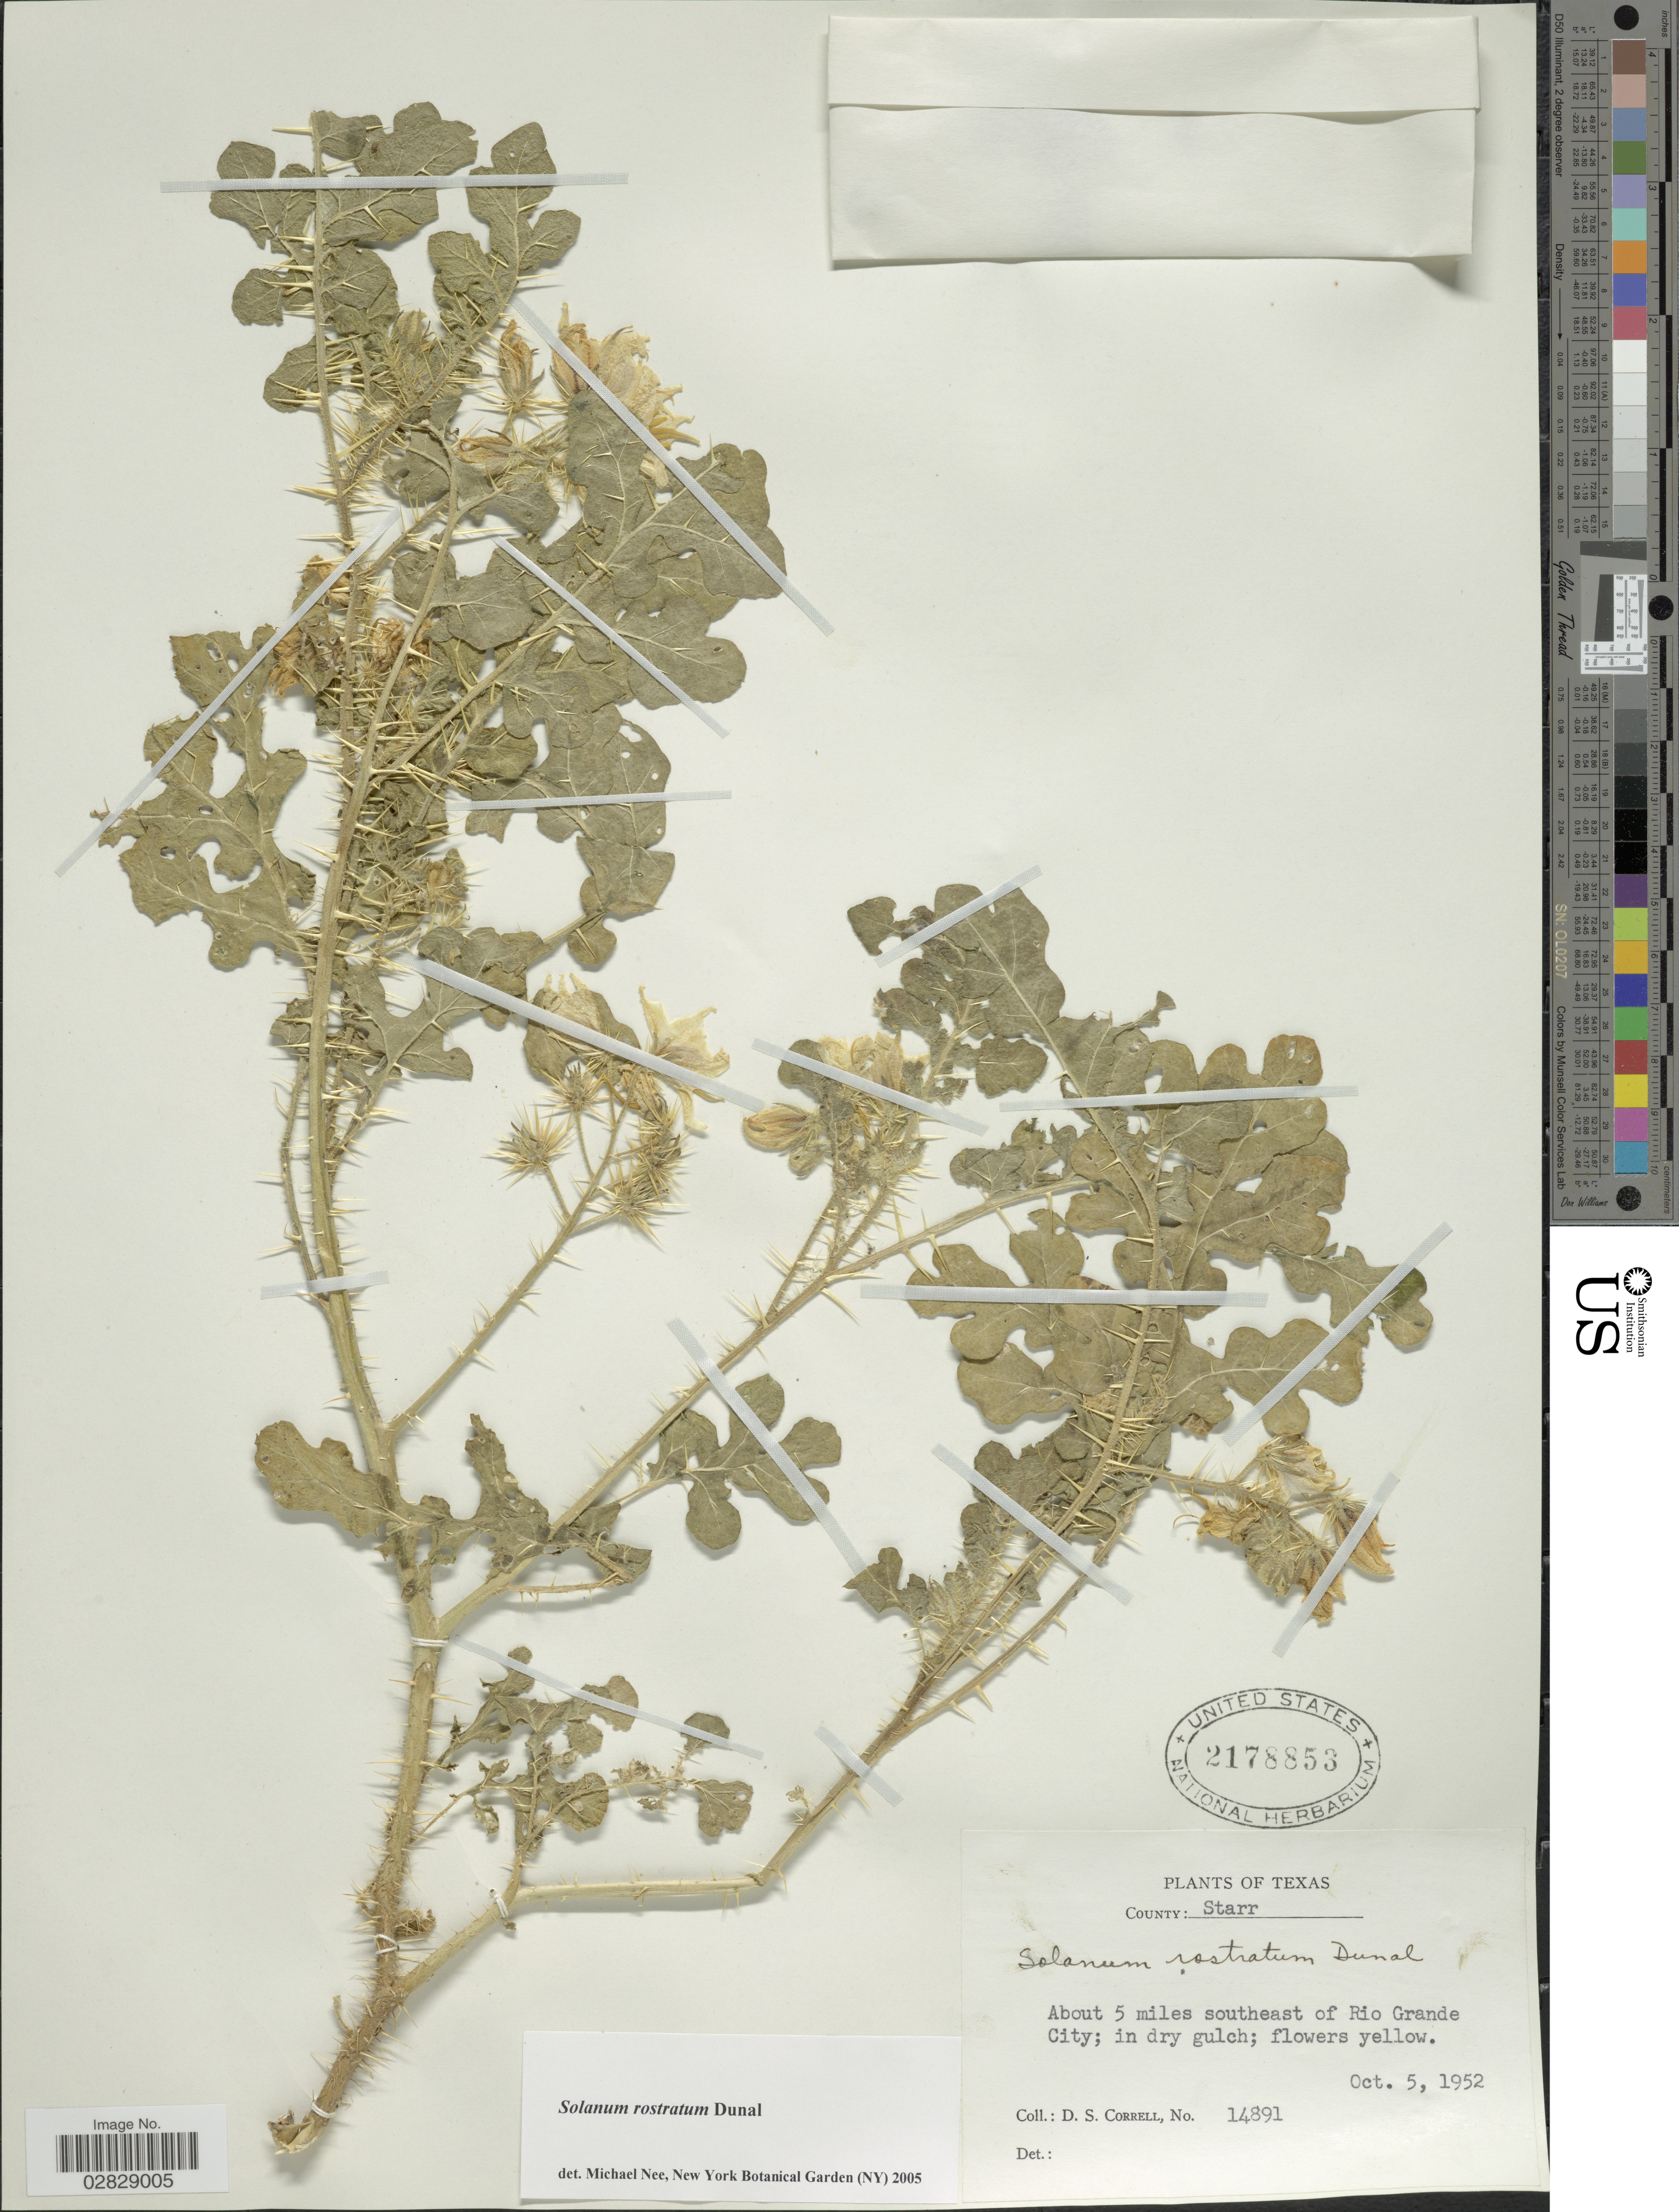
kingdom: Plantae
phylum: Tracheophyta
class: Magnoliopsida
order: Solanales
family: Solanaceae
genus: Solanum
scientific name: Solanum rostratum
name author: Dunal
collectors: D. S. Correll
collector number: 14891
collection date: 1952-10-05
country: United States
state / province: Texas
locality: County: Starr. About 5 miles southeast of Rio Grande City.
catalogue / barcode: US 2178853